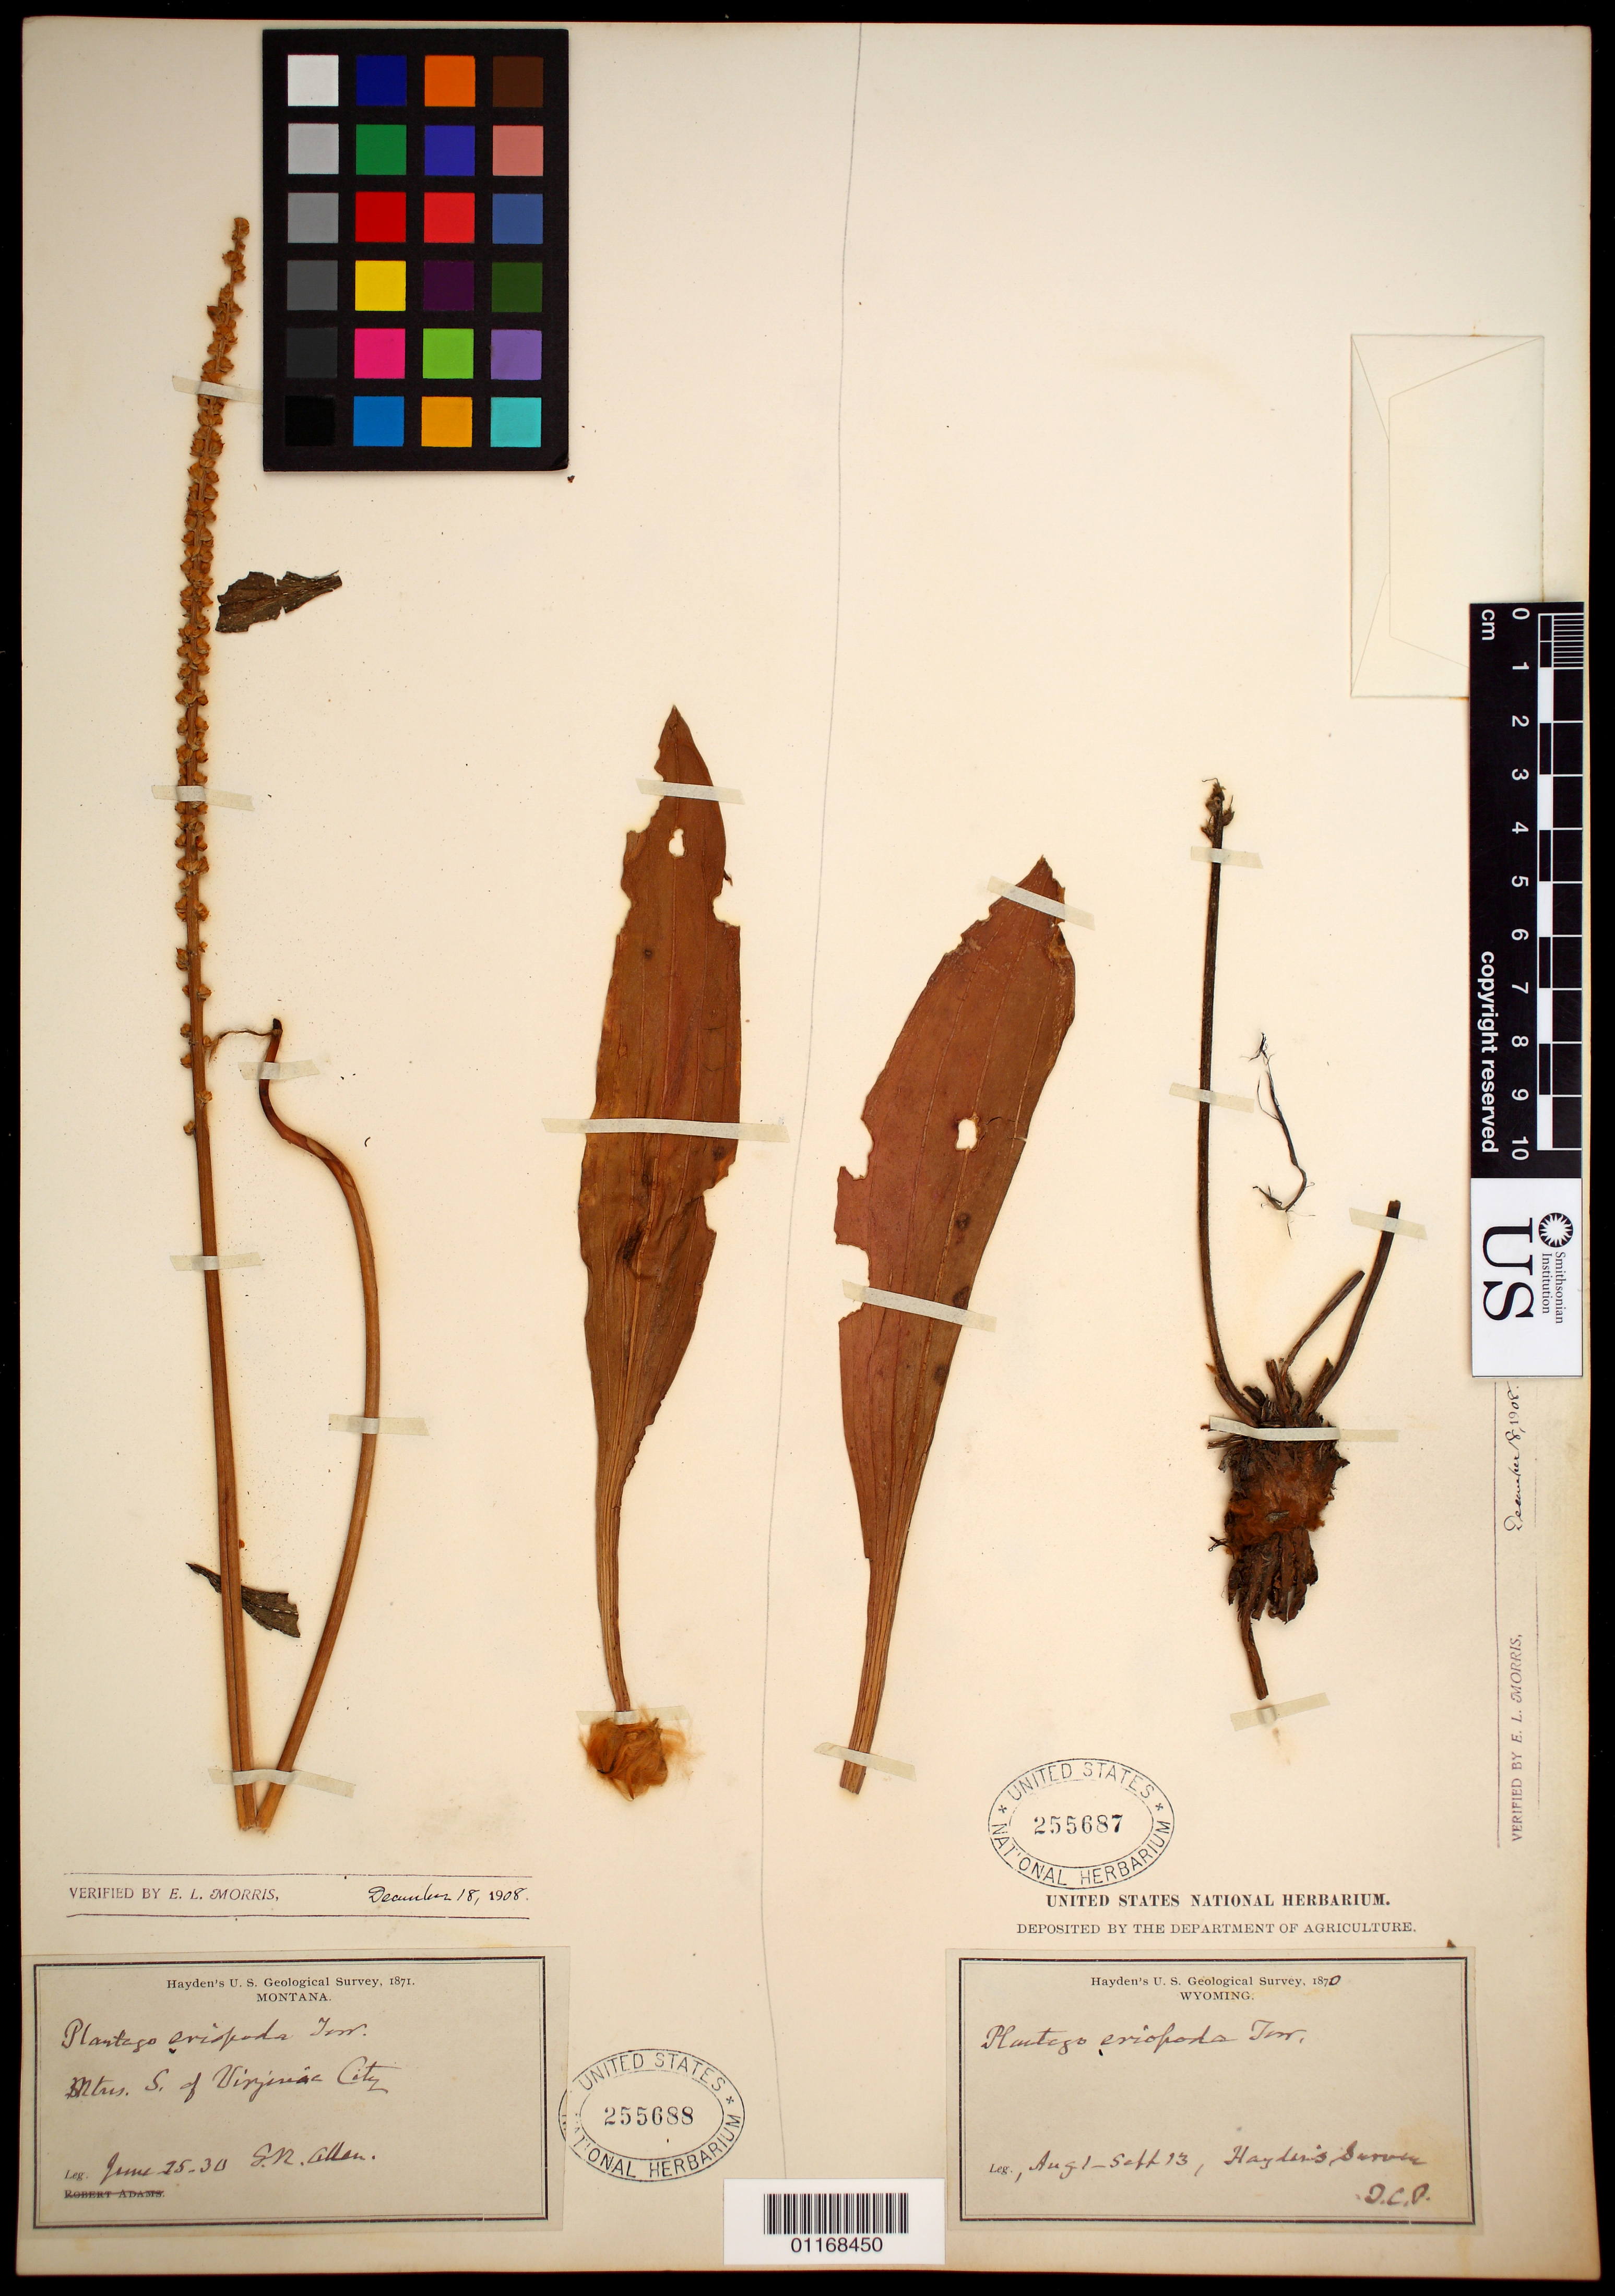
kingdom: Plantae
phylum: Tracheophyta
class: Magnoliopsida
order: Lamiales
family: Plantaginaceae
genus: Plantago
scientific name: Plantago eriopoda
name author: Torr.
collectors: G. N. Allen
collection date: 1871-06-25/1871-06-30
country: United States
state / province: Montana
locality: Mts S. of Virginia City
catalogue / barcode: US 255688-2